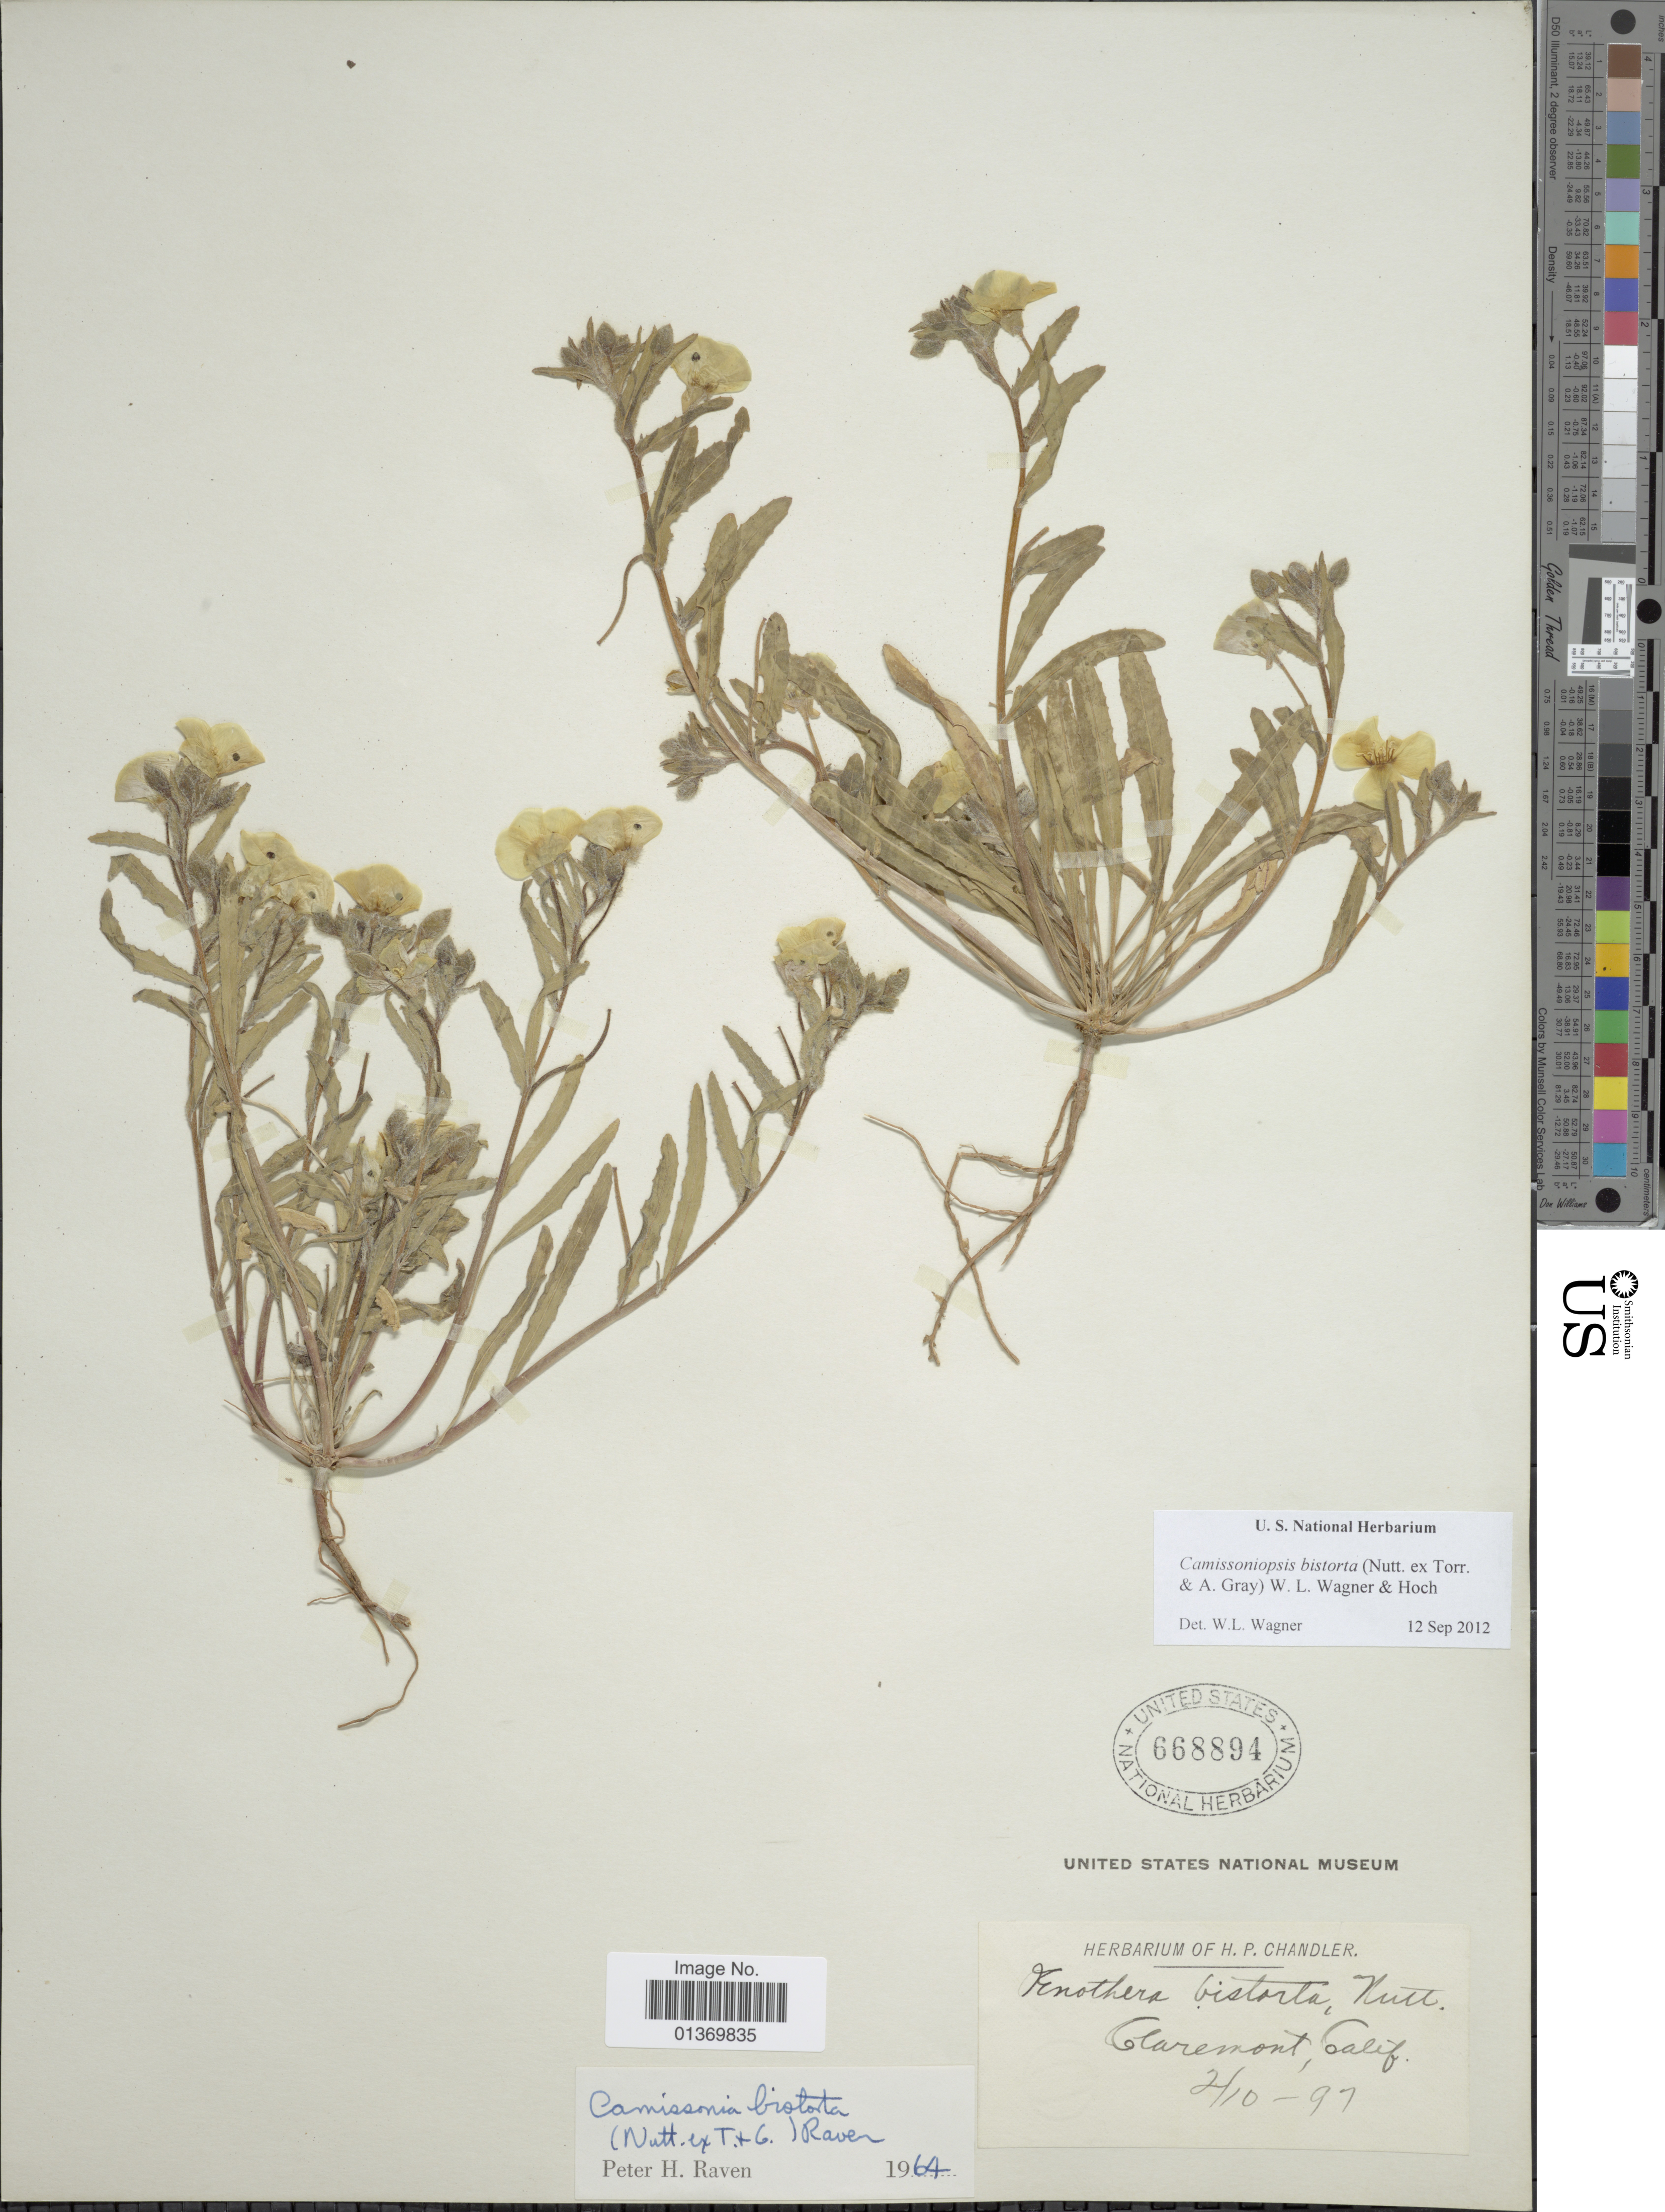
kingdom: Plantae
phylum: Tracheophyta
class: Magnoliopsida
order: Myrtales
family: Onagraceae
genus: Camissoniopsis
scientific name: Camissoniopsis bistorta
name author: (Nutt. ex Torr. & A. Gray) W.L. Wagner & Hoch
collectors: ex herb. H. P. Chandler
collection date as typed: Transcribed d/m/y: 10/2/97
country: United States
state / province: California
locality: Claremont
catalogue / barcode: US 668894